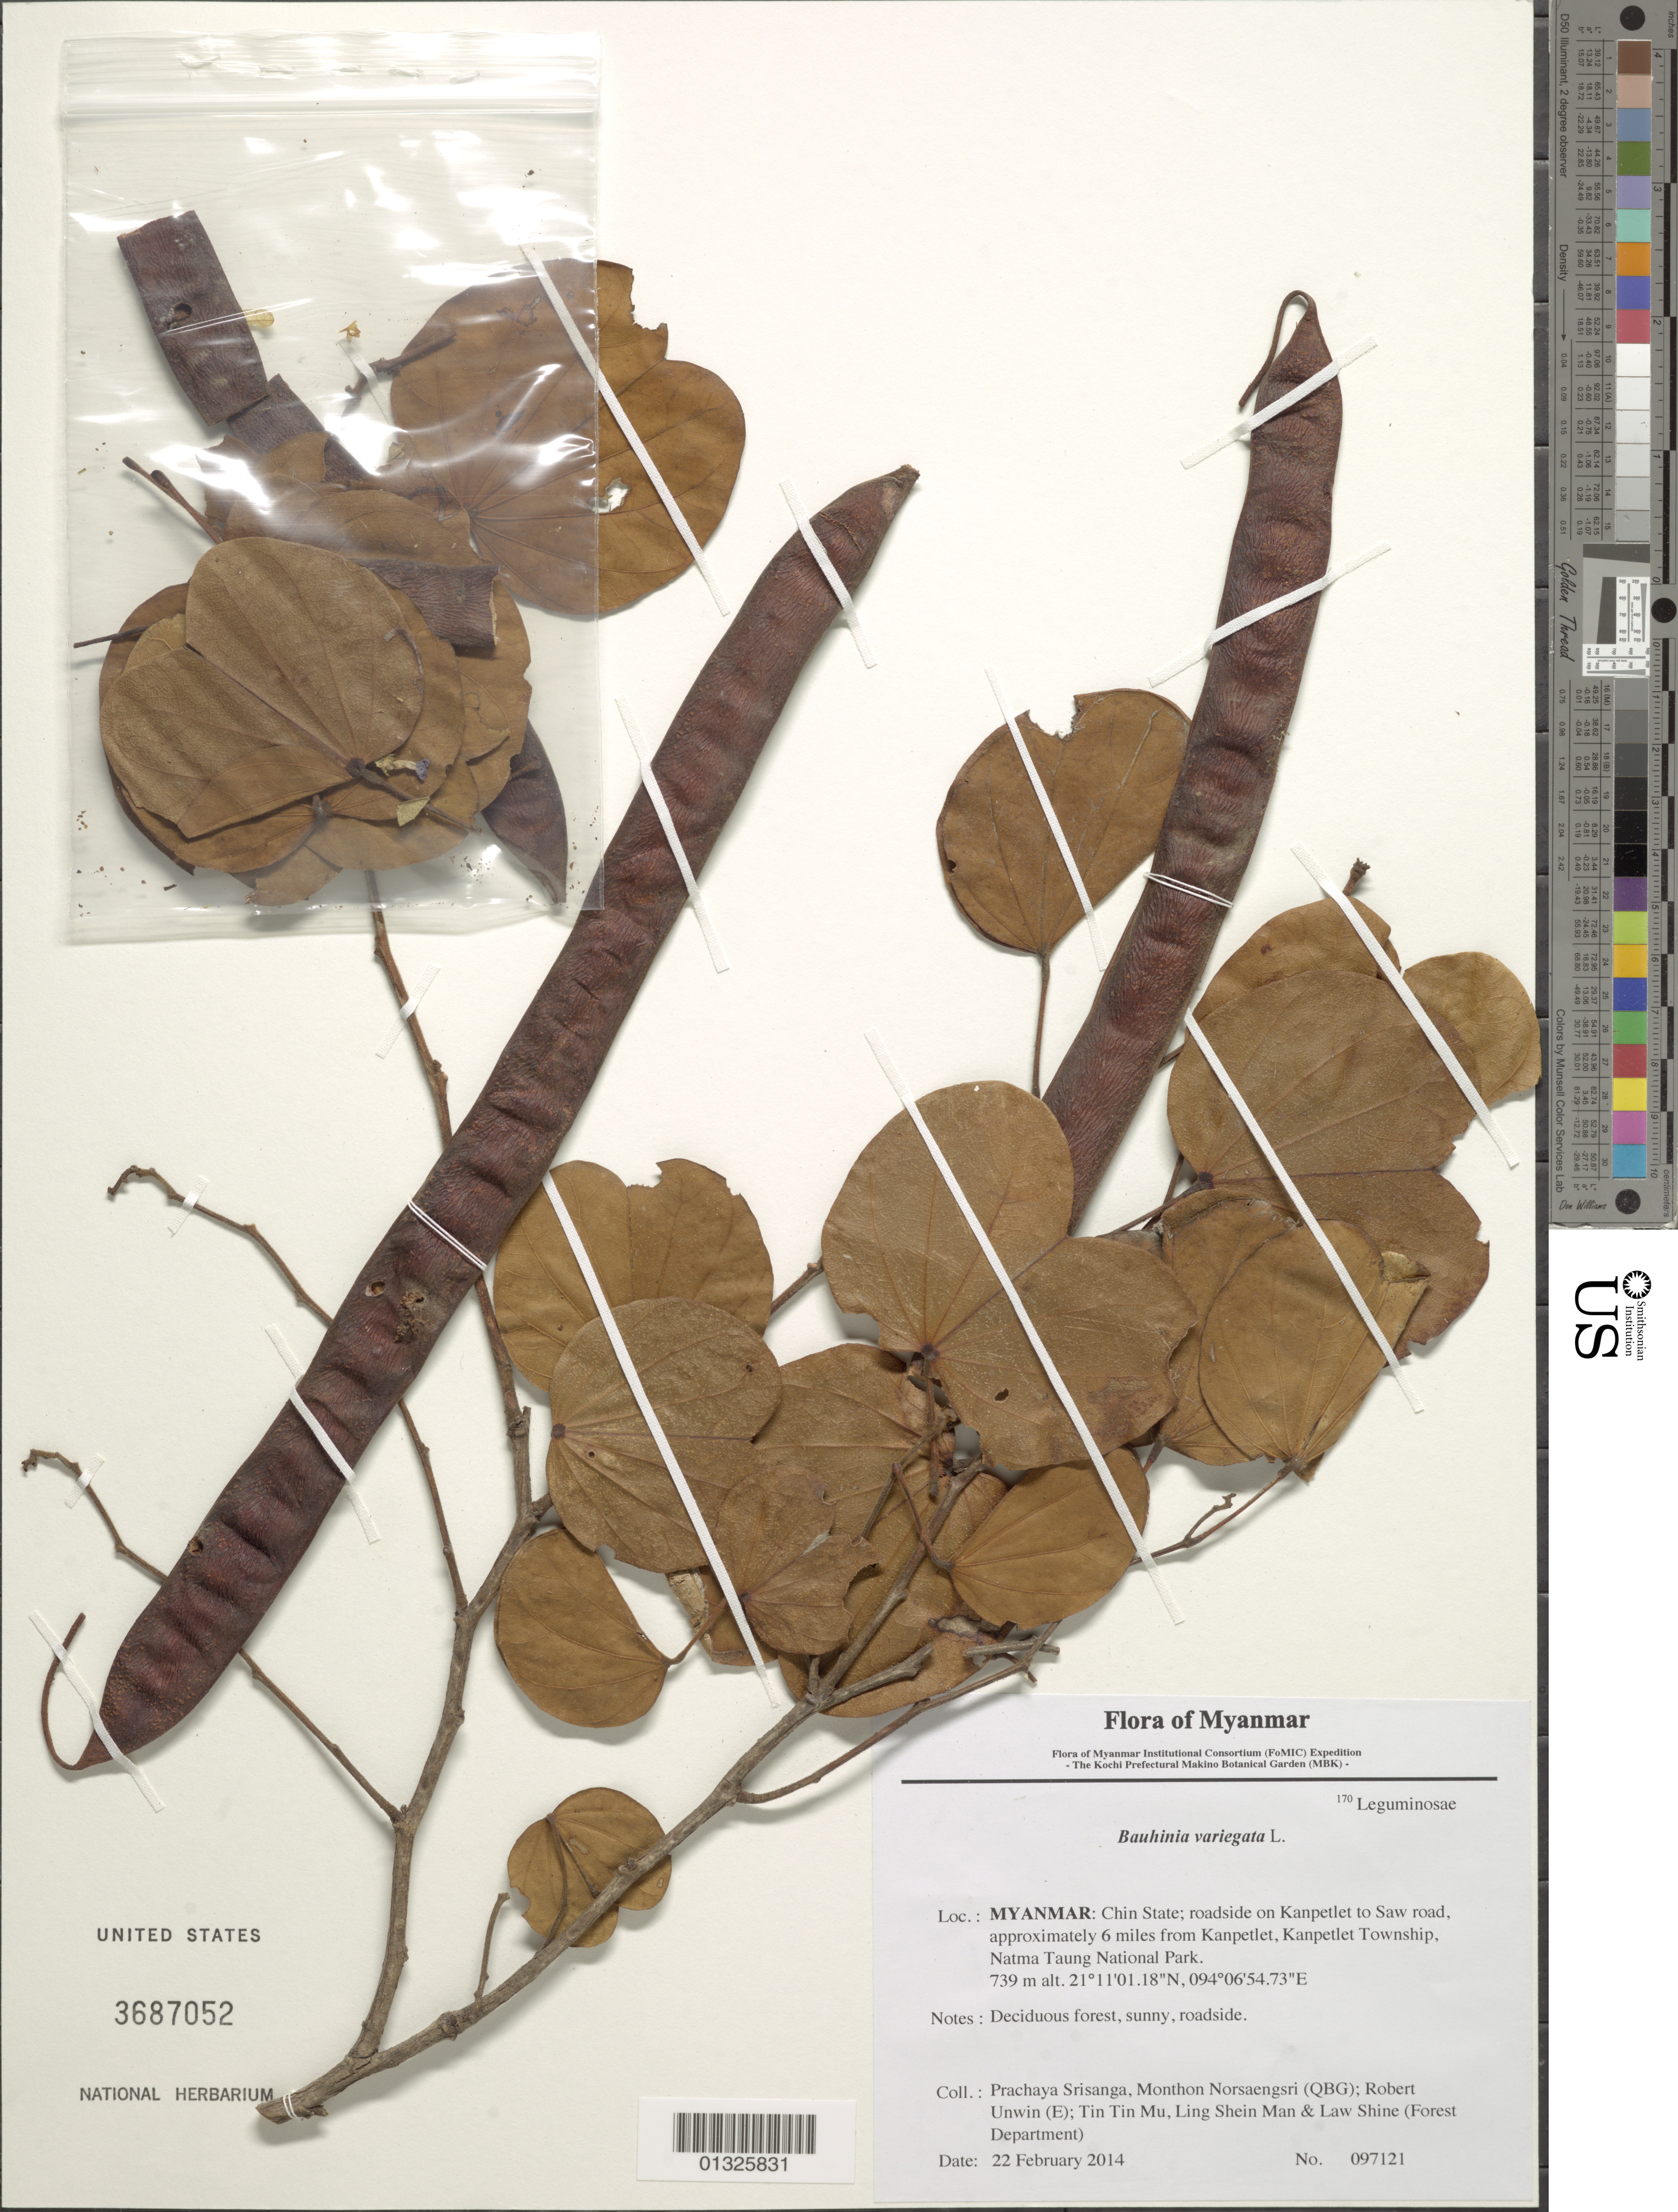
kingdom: Plantae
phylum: Tracheophyta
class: Magnoliopsida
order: Fabales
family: Fabaceae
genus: Phanera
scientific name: Phanera variegata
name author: (L.) Benth.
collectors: P. Srisanga, M. Norsaengsri, R. Unwin, Tin Tin Mu, Ling Shein Man & L. Shine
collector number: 97121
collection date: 2014-02-22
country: Myanmar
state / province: Chin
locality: Roadside on Kanpetlet to Saw road, approximately 6 miles from Kanpetlet, Kanpetlet Township, Natma Taung National Park.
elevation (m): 739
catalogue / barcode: US 3687052